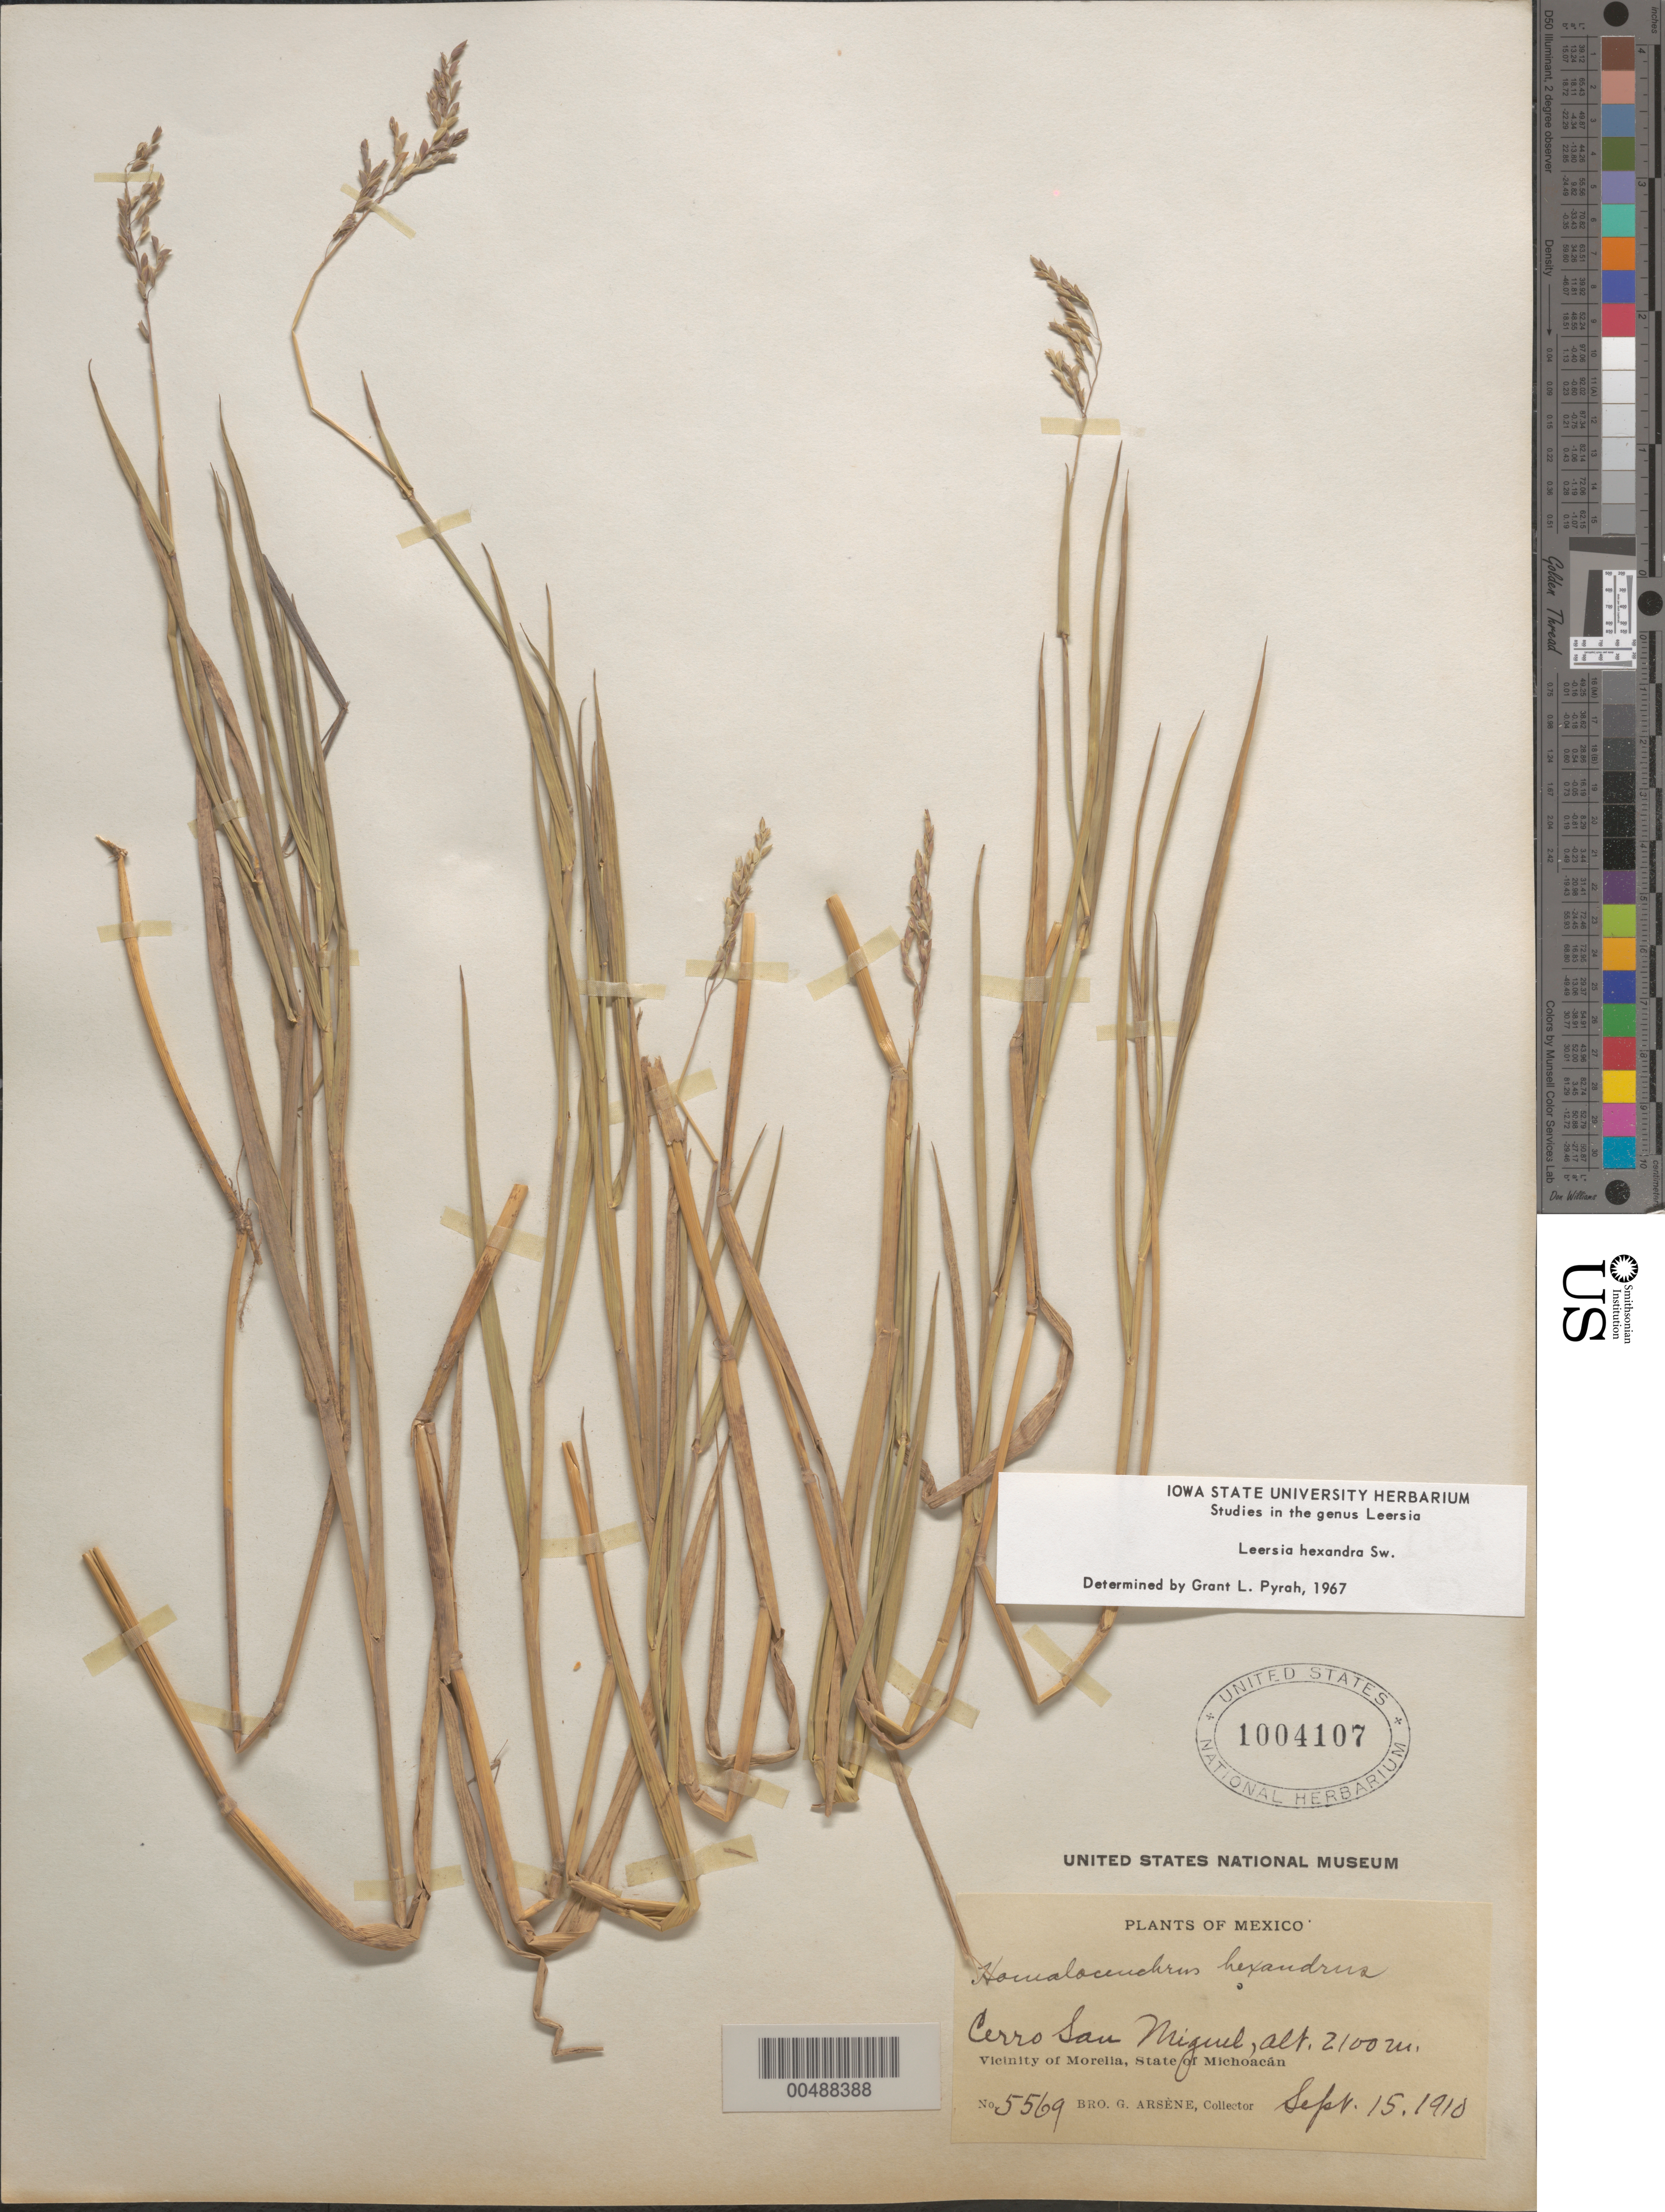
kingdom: Plantae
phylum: Tracheophyta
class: Liliopsida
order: Poales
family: Poaceae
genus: Leersia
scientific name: Leersia hexandra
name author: Sw.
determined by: Pyrah, G. L.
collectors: Bro. G. Arsène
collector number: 5569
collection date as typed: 15 Sep 1910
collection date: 1910-09-15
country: Mexico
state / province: Michoacán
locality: Cerro San Miguel, vicinity of Morelia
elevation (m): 2100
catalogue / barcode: US 1004107